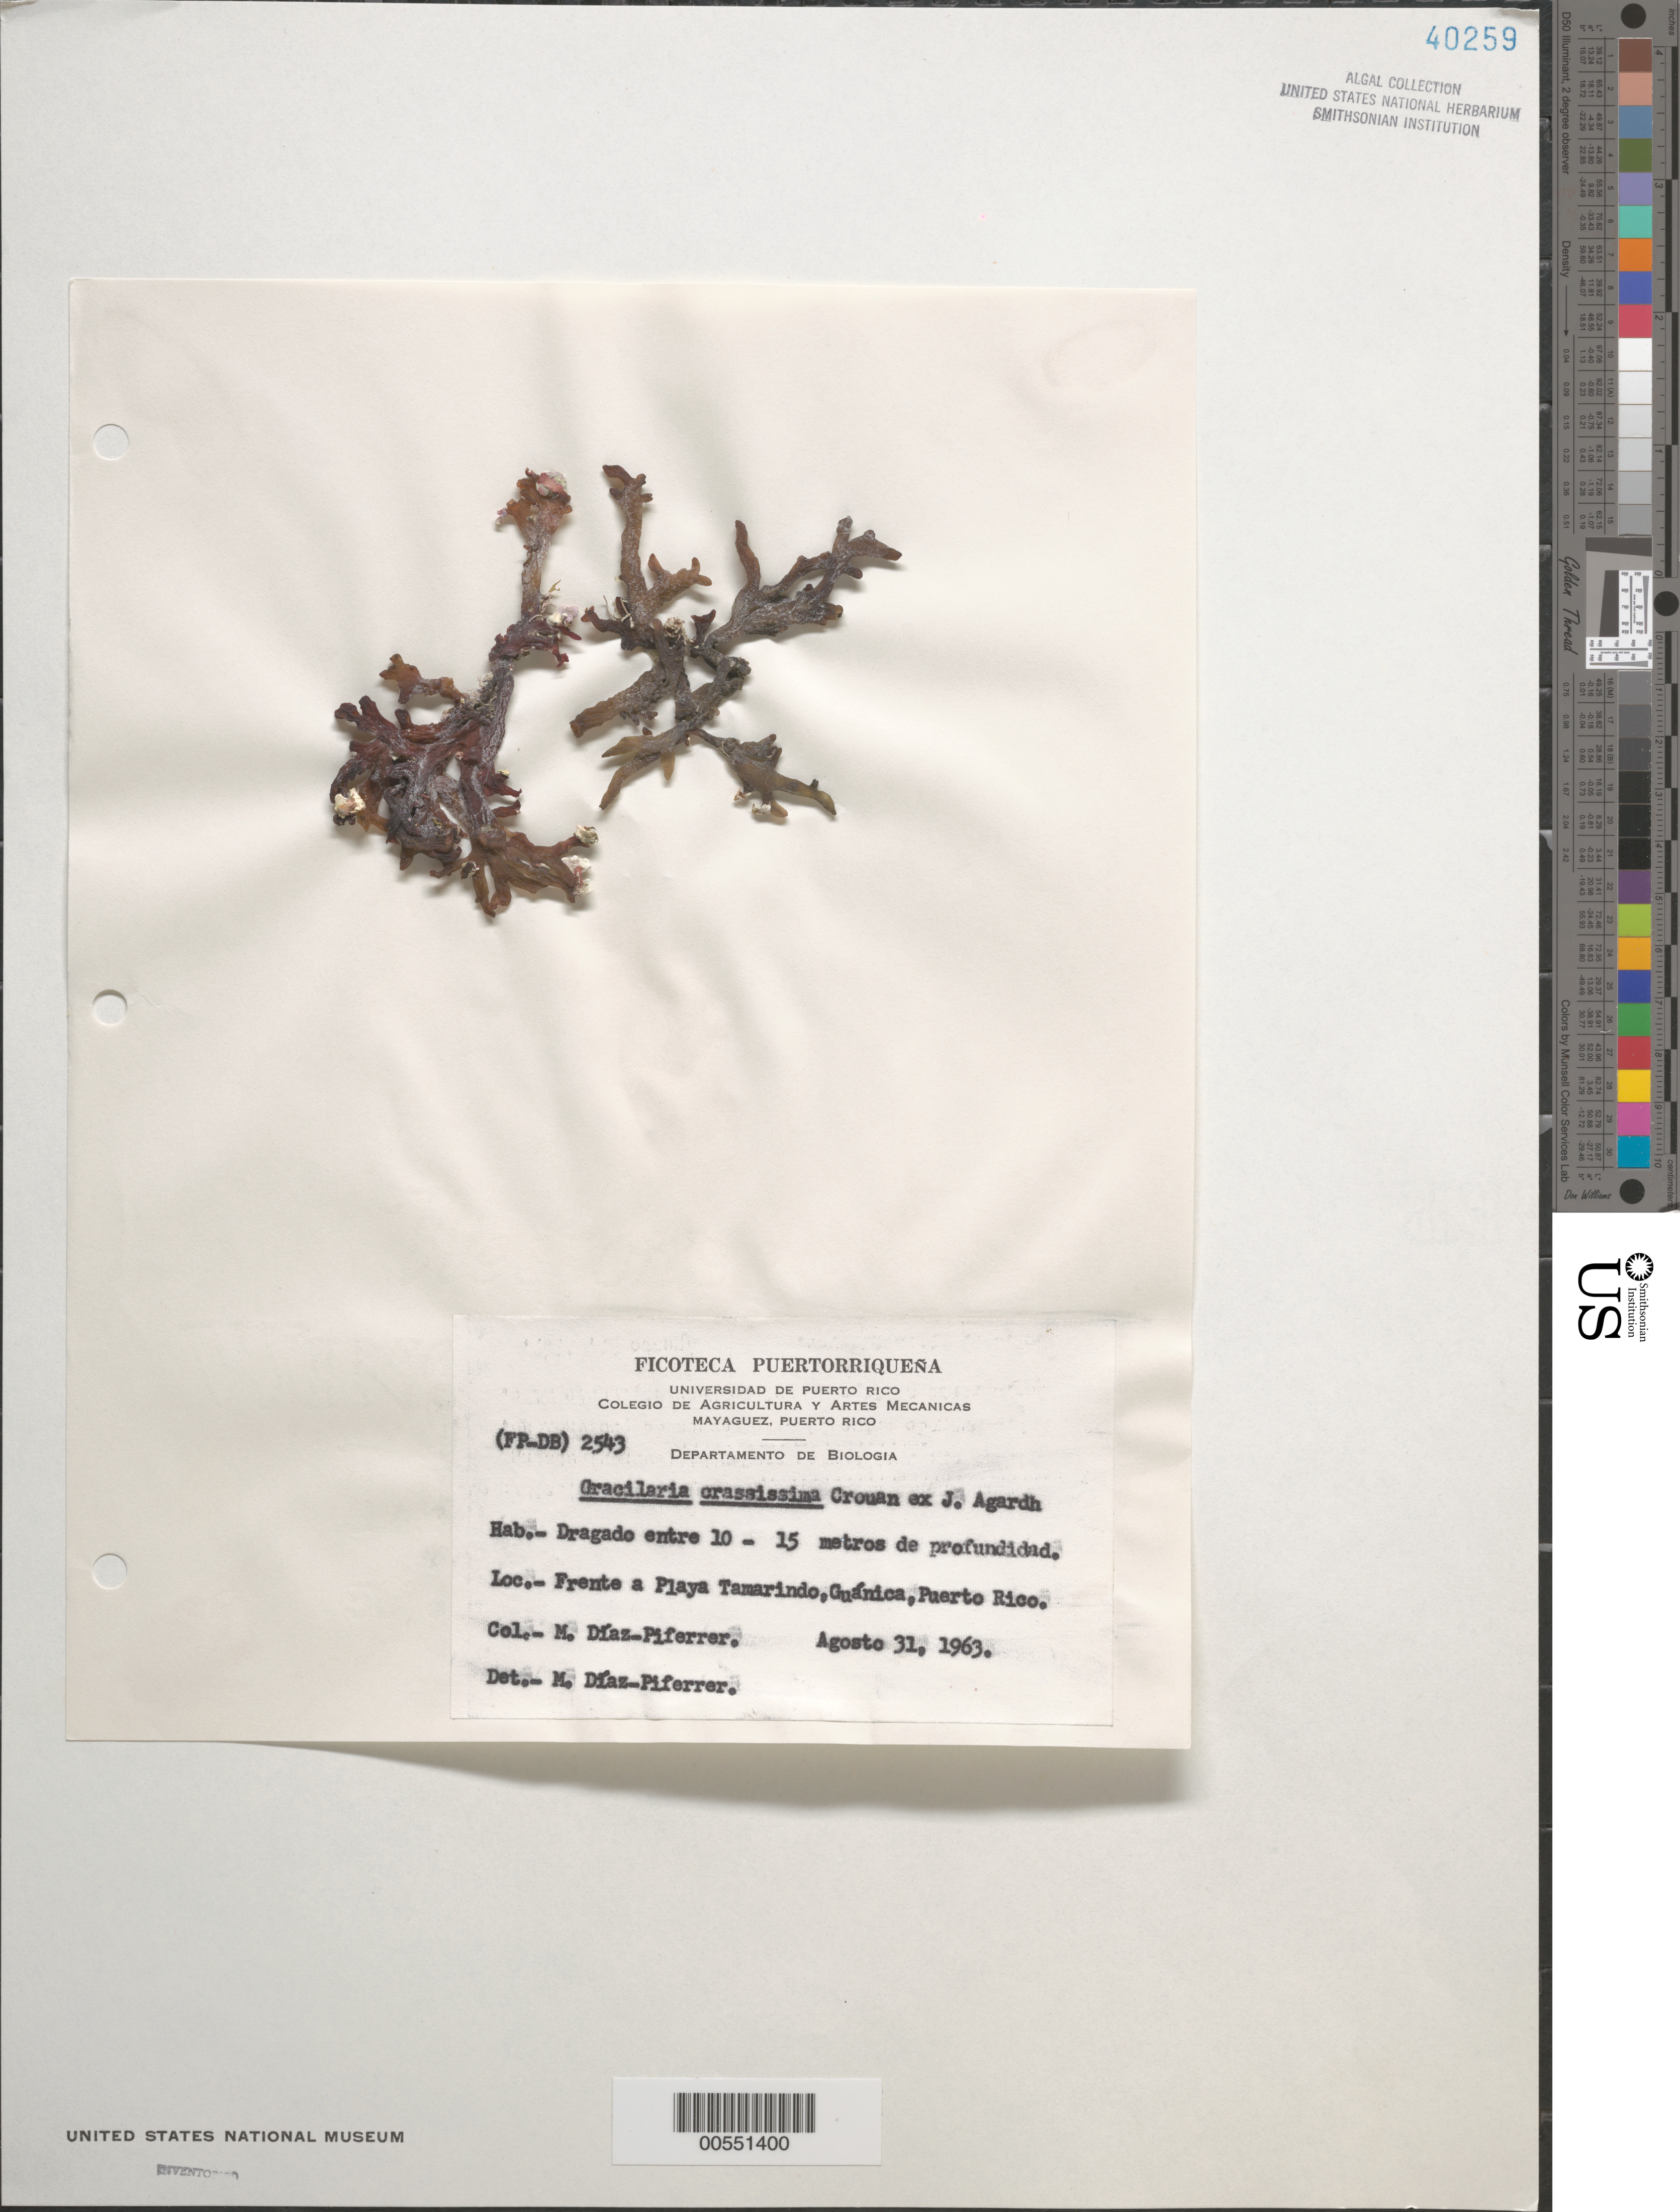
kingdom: Plantae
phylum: Rhodophyta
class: Florideophyceae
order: Gracilariales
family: Gracilariaceae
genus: Gracilaria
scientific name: Gracilaria crassissima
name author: (P. Crouan & H. Crouan) P. Crouan & H. Crouan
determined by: Diaz-Piferrer, M.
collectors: M. Diaz-Piferrer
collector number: (FP-DB) 2543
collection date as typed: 31 Aug 1963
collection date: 1963-08-31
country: Puerto Rico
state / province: Guanica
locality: Playa Tamarindo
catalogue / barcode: US 40259